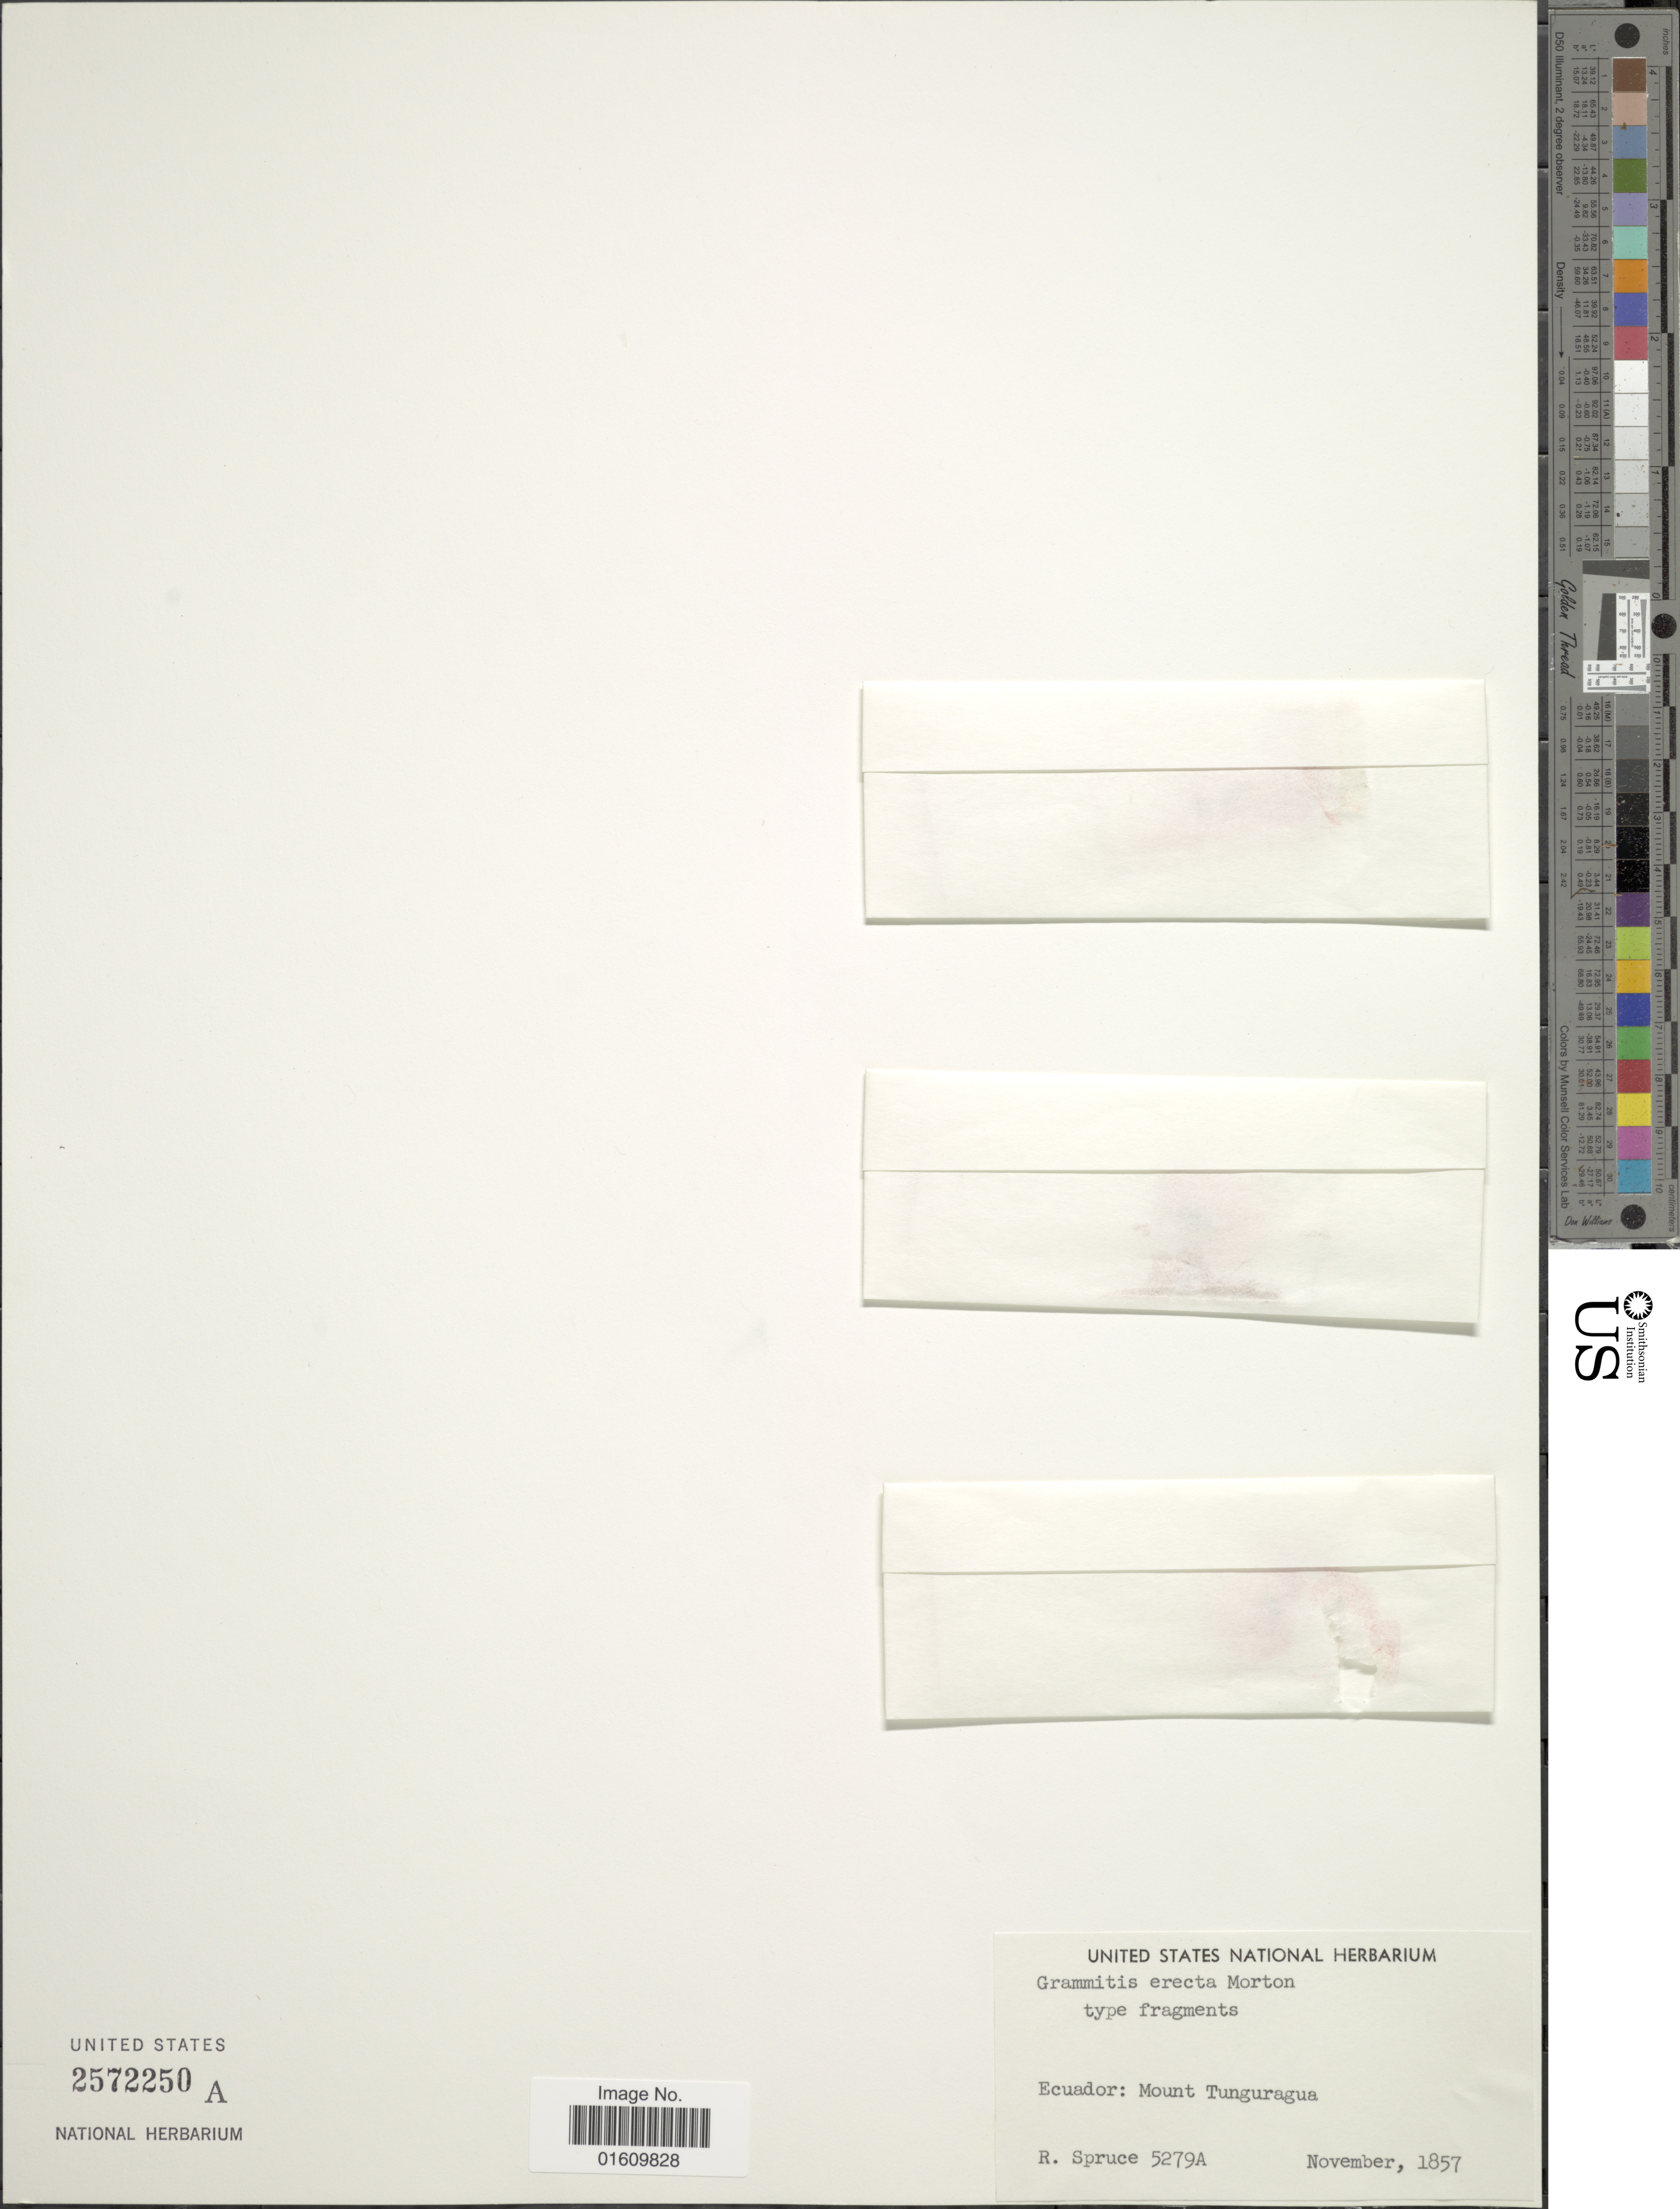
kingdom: Plantae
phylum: Tracheophyta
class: Polypodiopsida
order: Polypodiales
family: Polypodiaceae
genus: Melpomene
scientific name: Melpomene erecta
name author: (C.V. Morton) A.R. Sm. & R.C. Moran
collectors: R. Spruce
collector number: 5279A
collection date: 1857-11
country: Ecuador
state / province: Tungurahua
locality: Mount Tunguragua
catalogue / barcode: US 2572250A